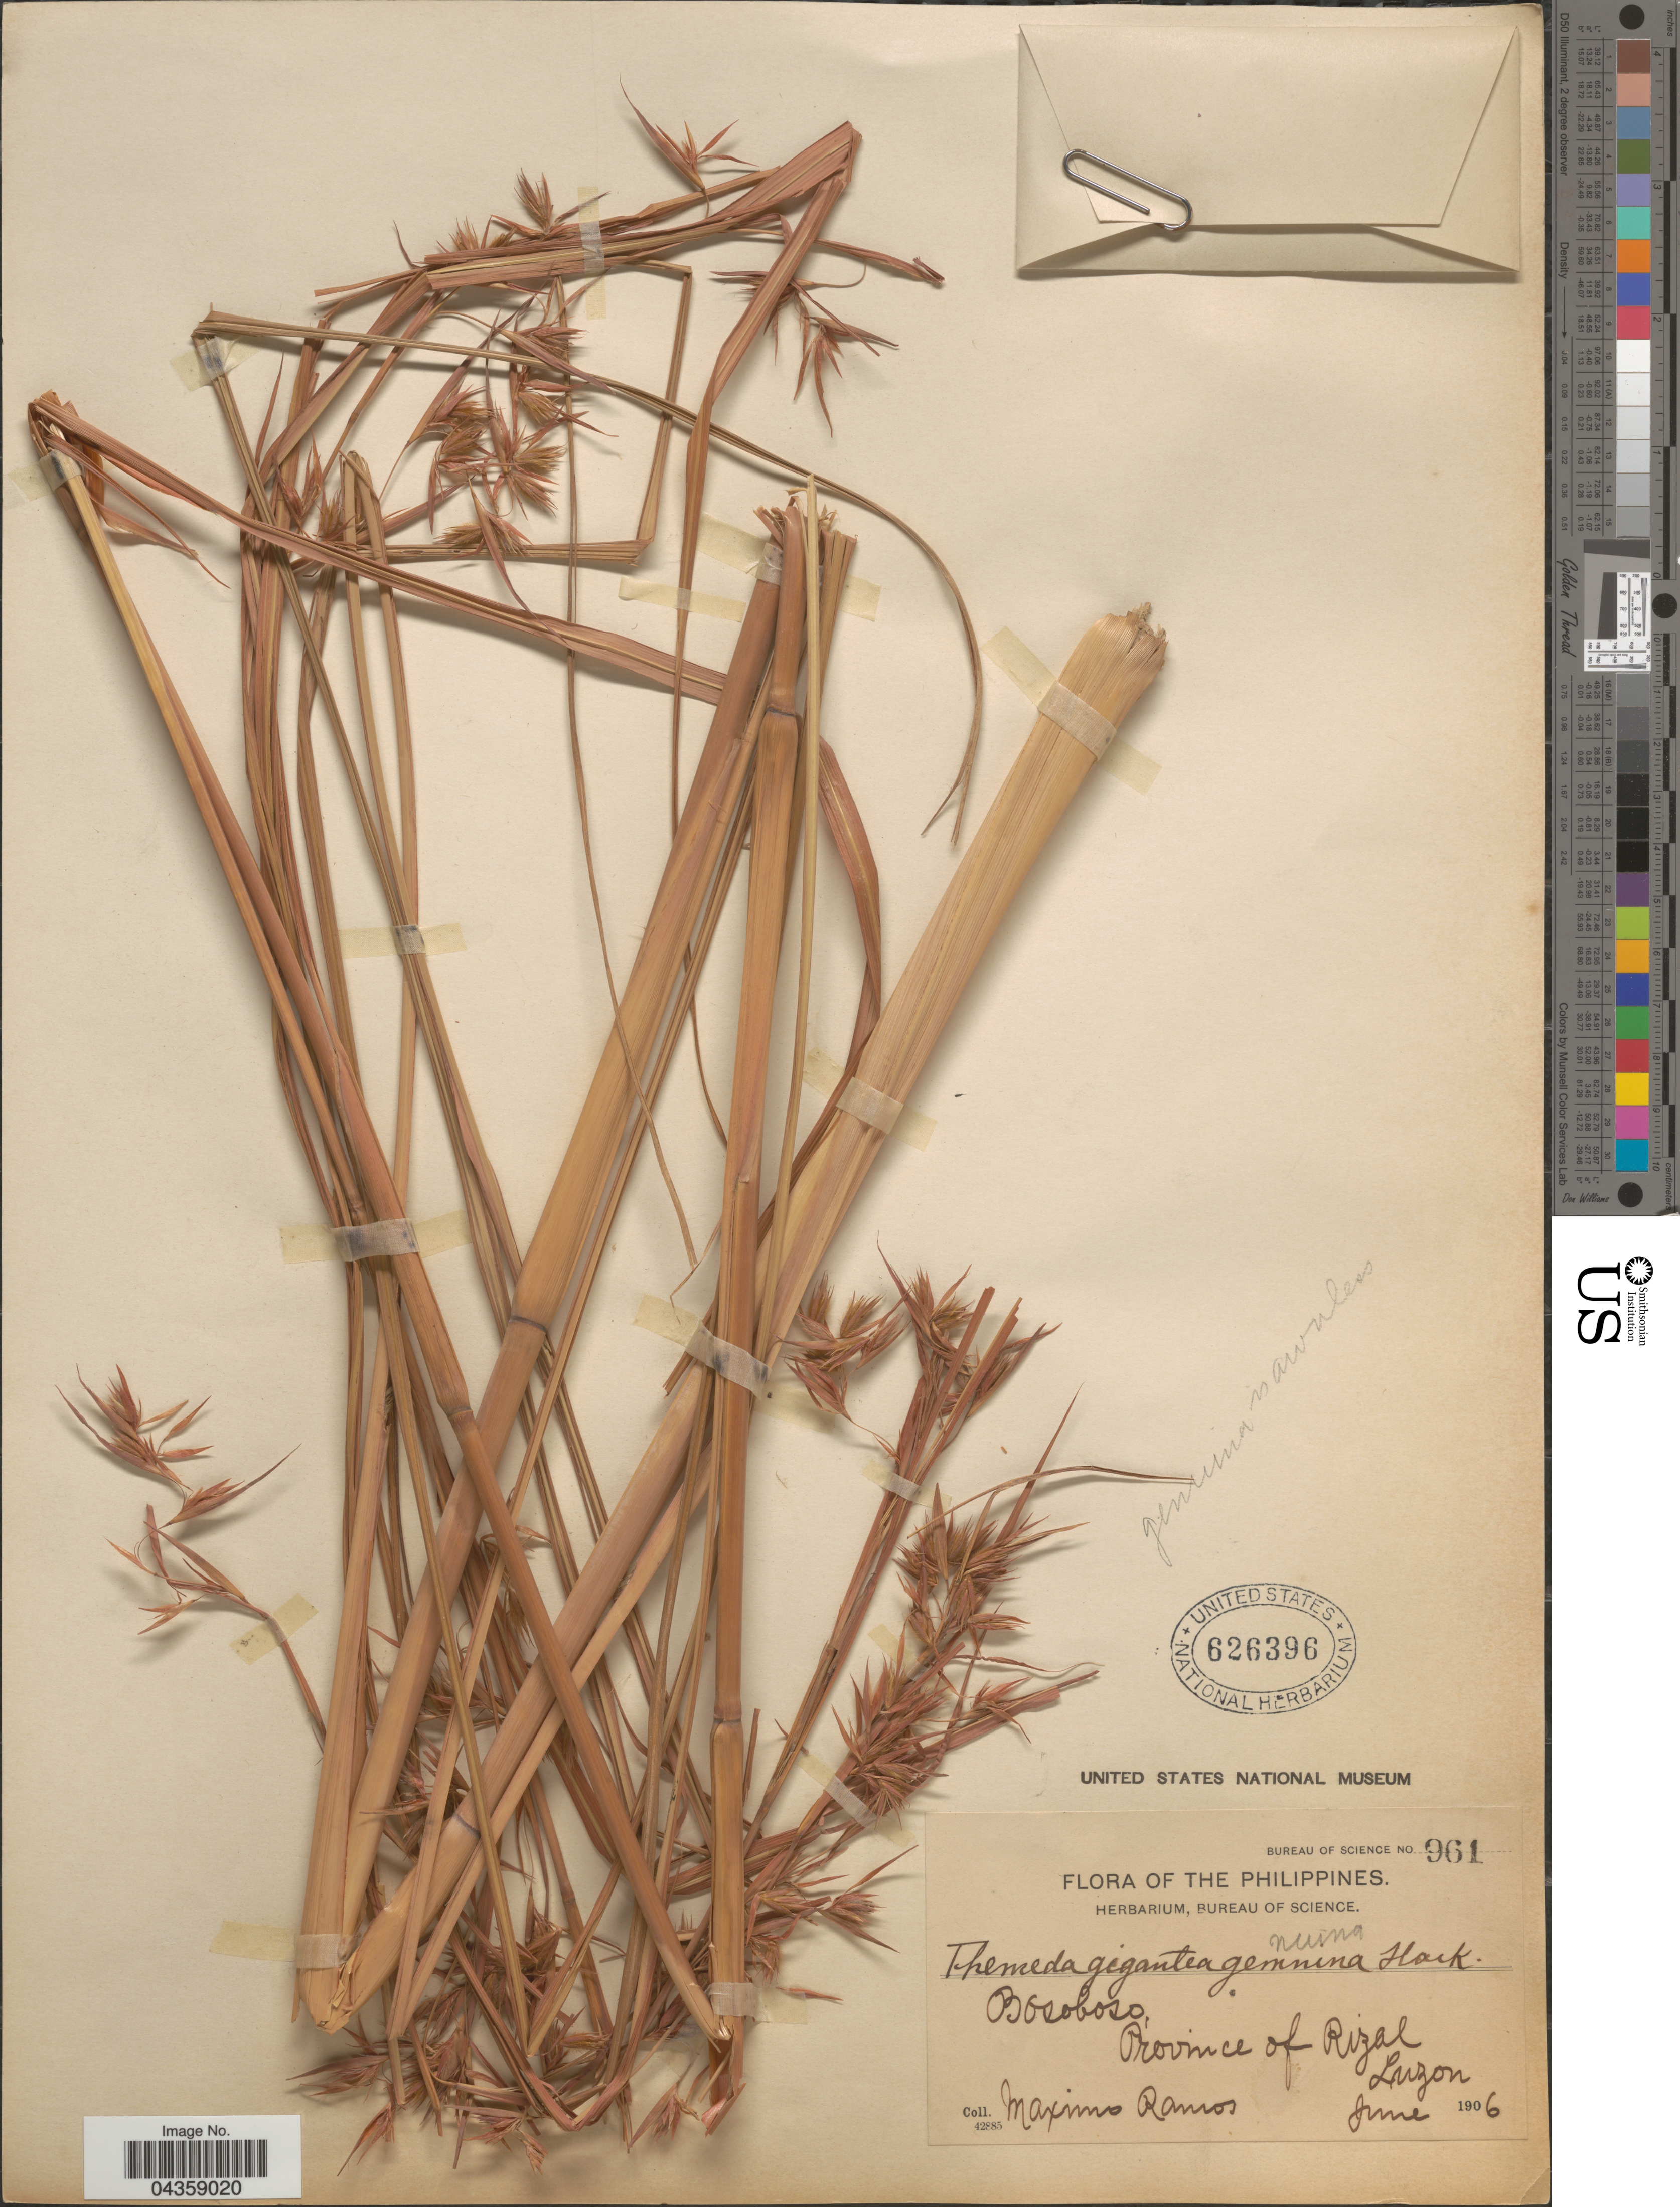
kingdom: Plantae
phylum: Tracheophyta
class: Liliopsida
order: Poales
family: Poaceae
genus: Themeda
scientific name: Themeda gigantea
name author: Hack.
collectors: M. Ramos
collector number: Bureau of Science 961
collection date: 1906-06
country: Philippines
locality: Bosoboso, Province of Rizal. Luzon.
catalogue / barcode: US 626396